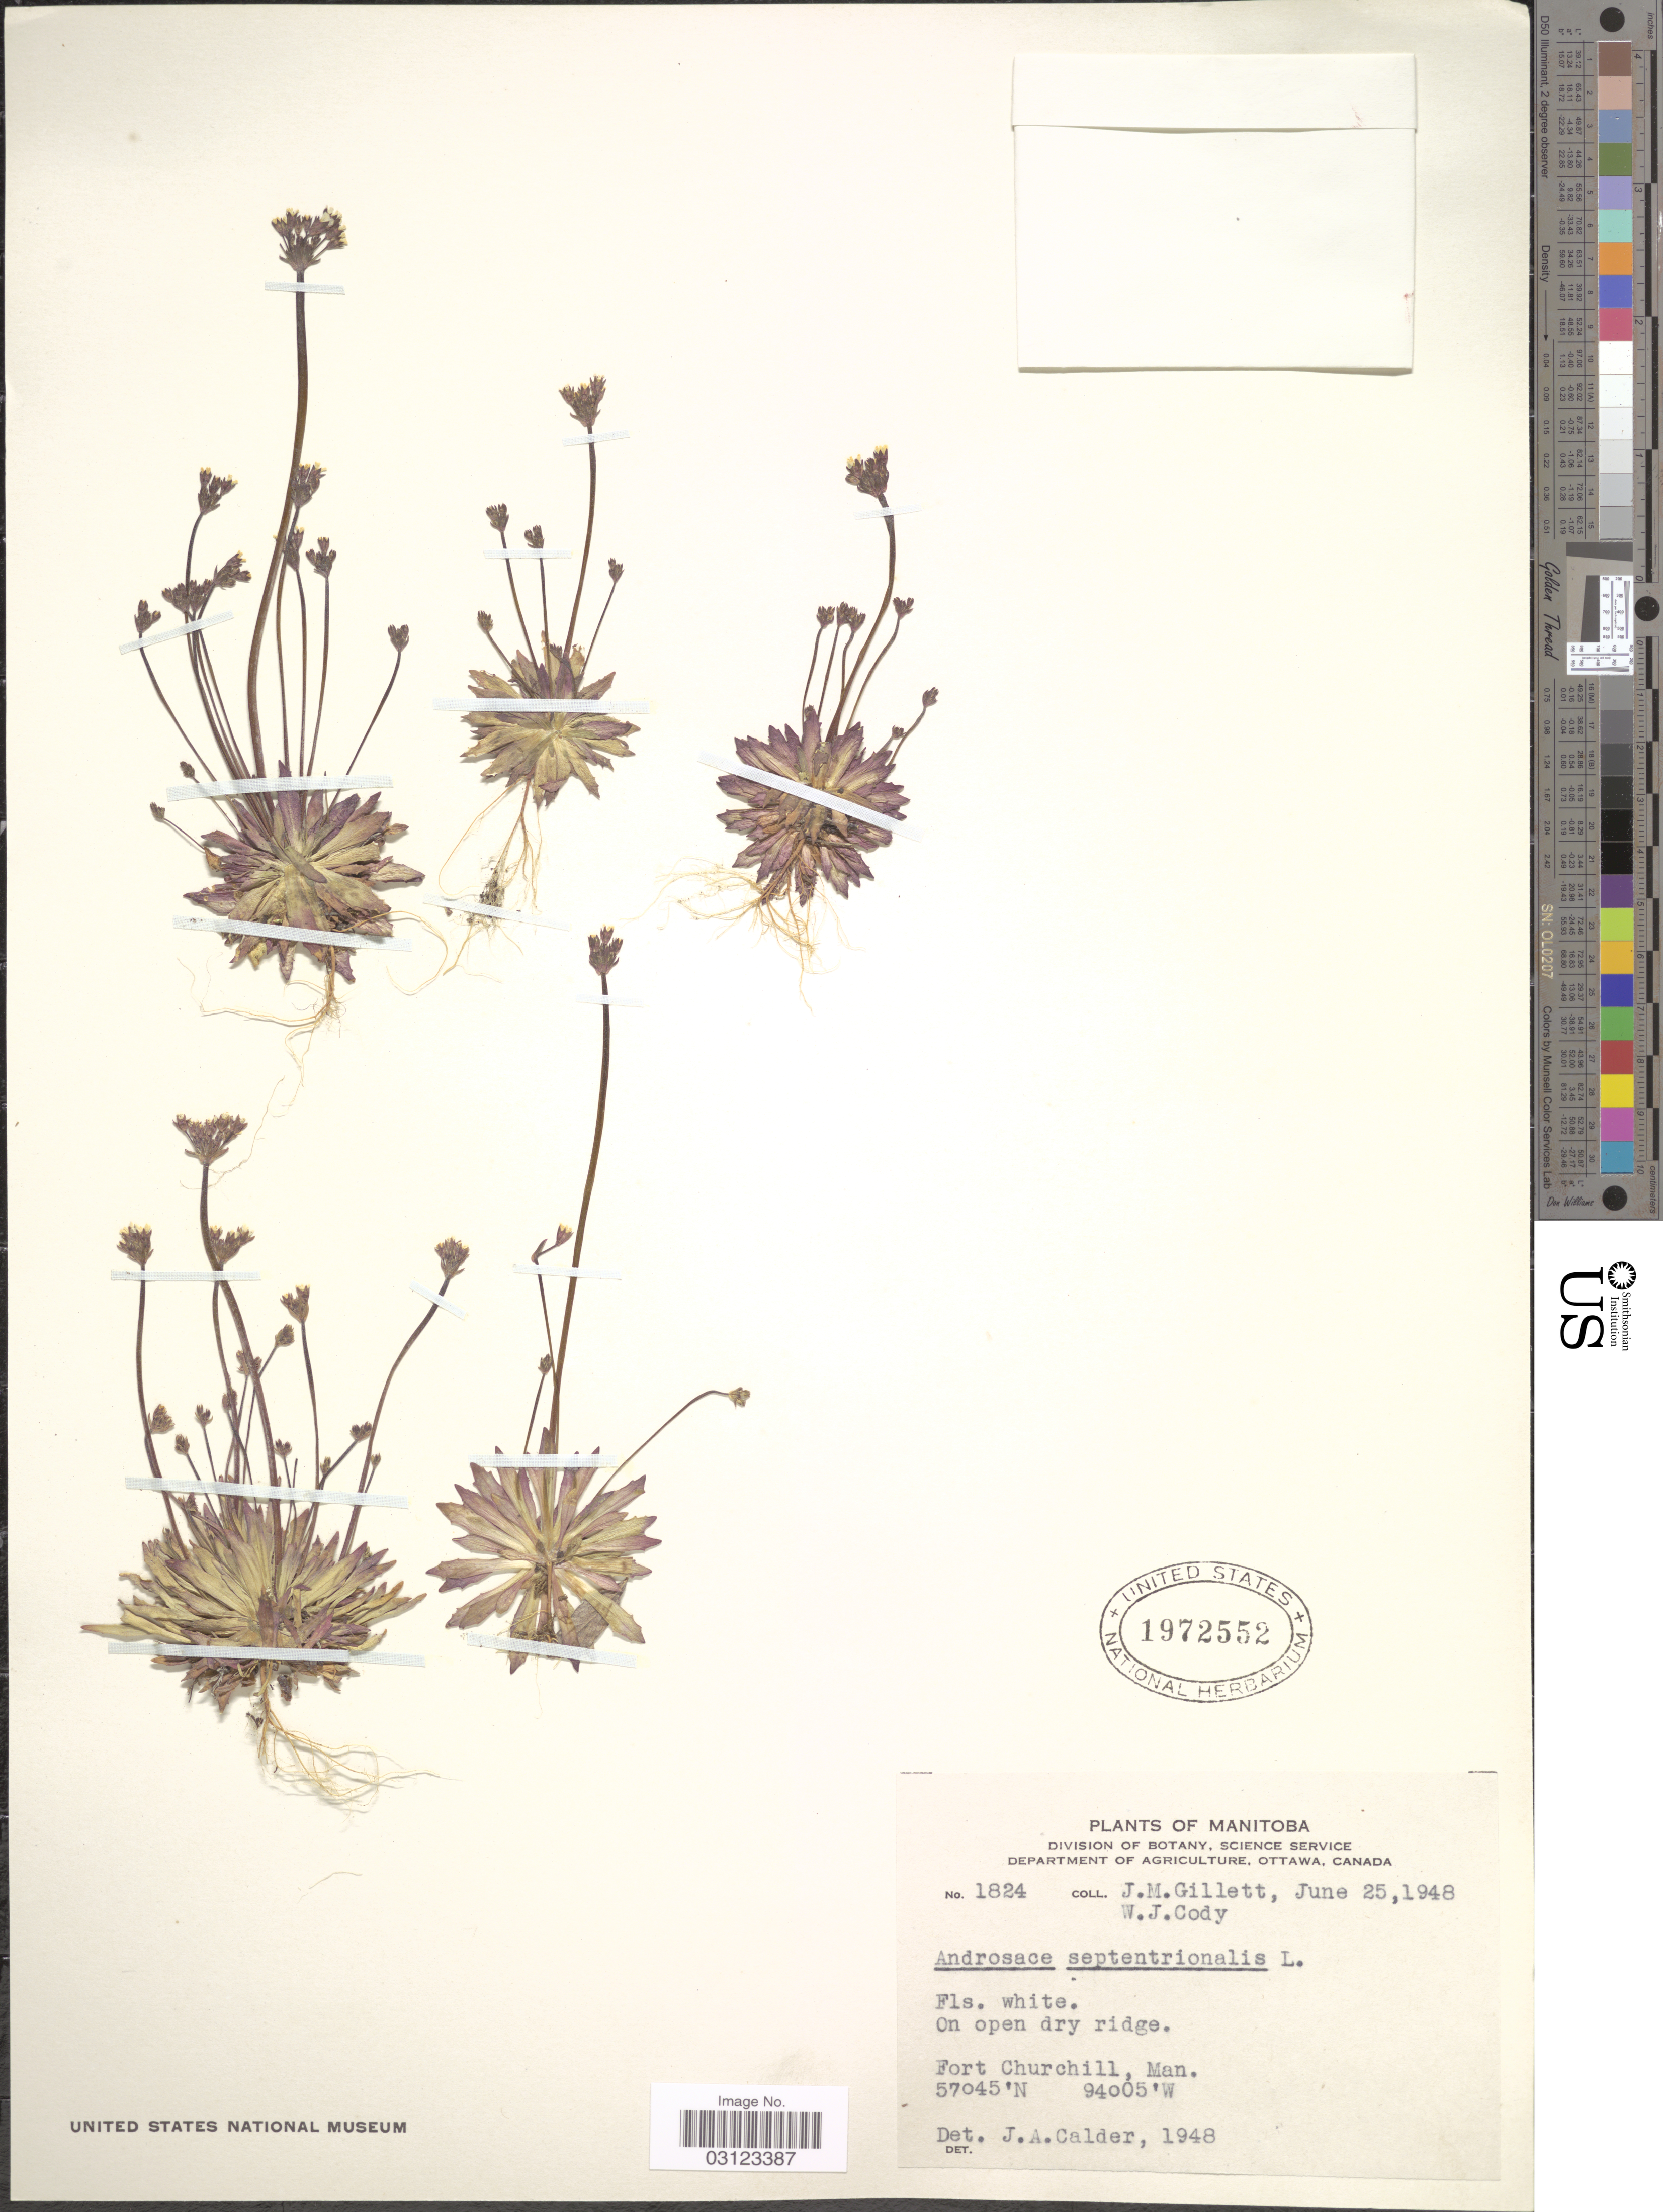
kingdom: Plantae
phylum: Tracheophyta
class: Magnoliopsida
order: Ericales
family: Primulaceae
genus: Androsace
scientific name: Androsace septentrionalis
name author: L.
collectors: J. M. Gillett & W. Cody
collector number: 1824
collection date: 1948-06-25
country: Canada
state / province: Manitoba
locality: Fort Churchill.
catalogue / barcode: US 1972552